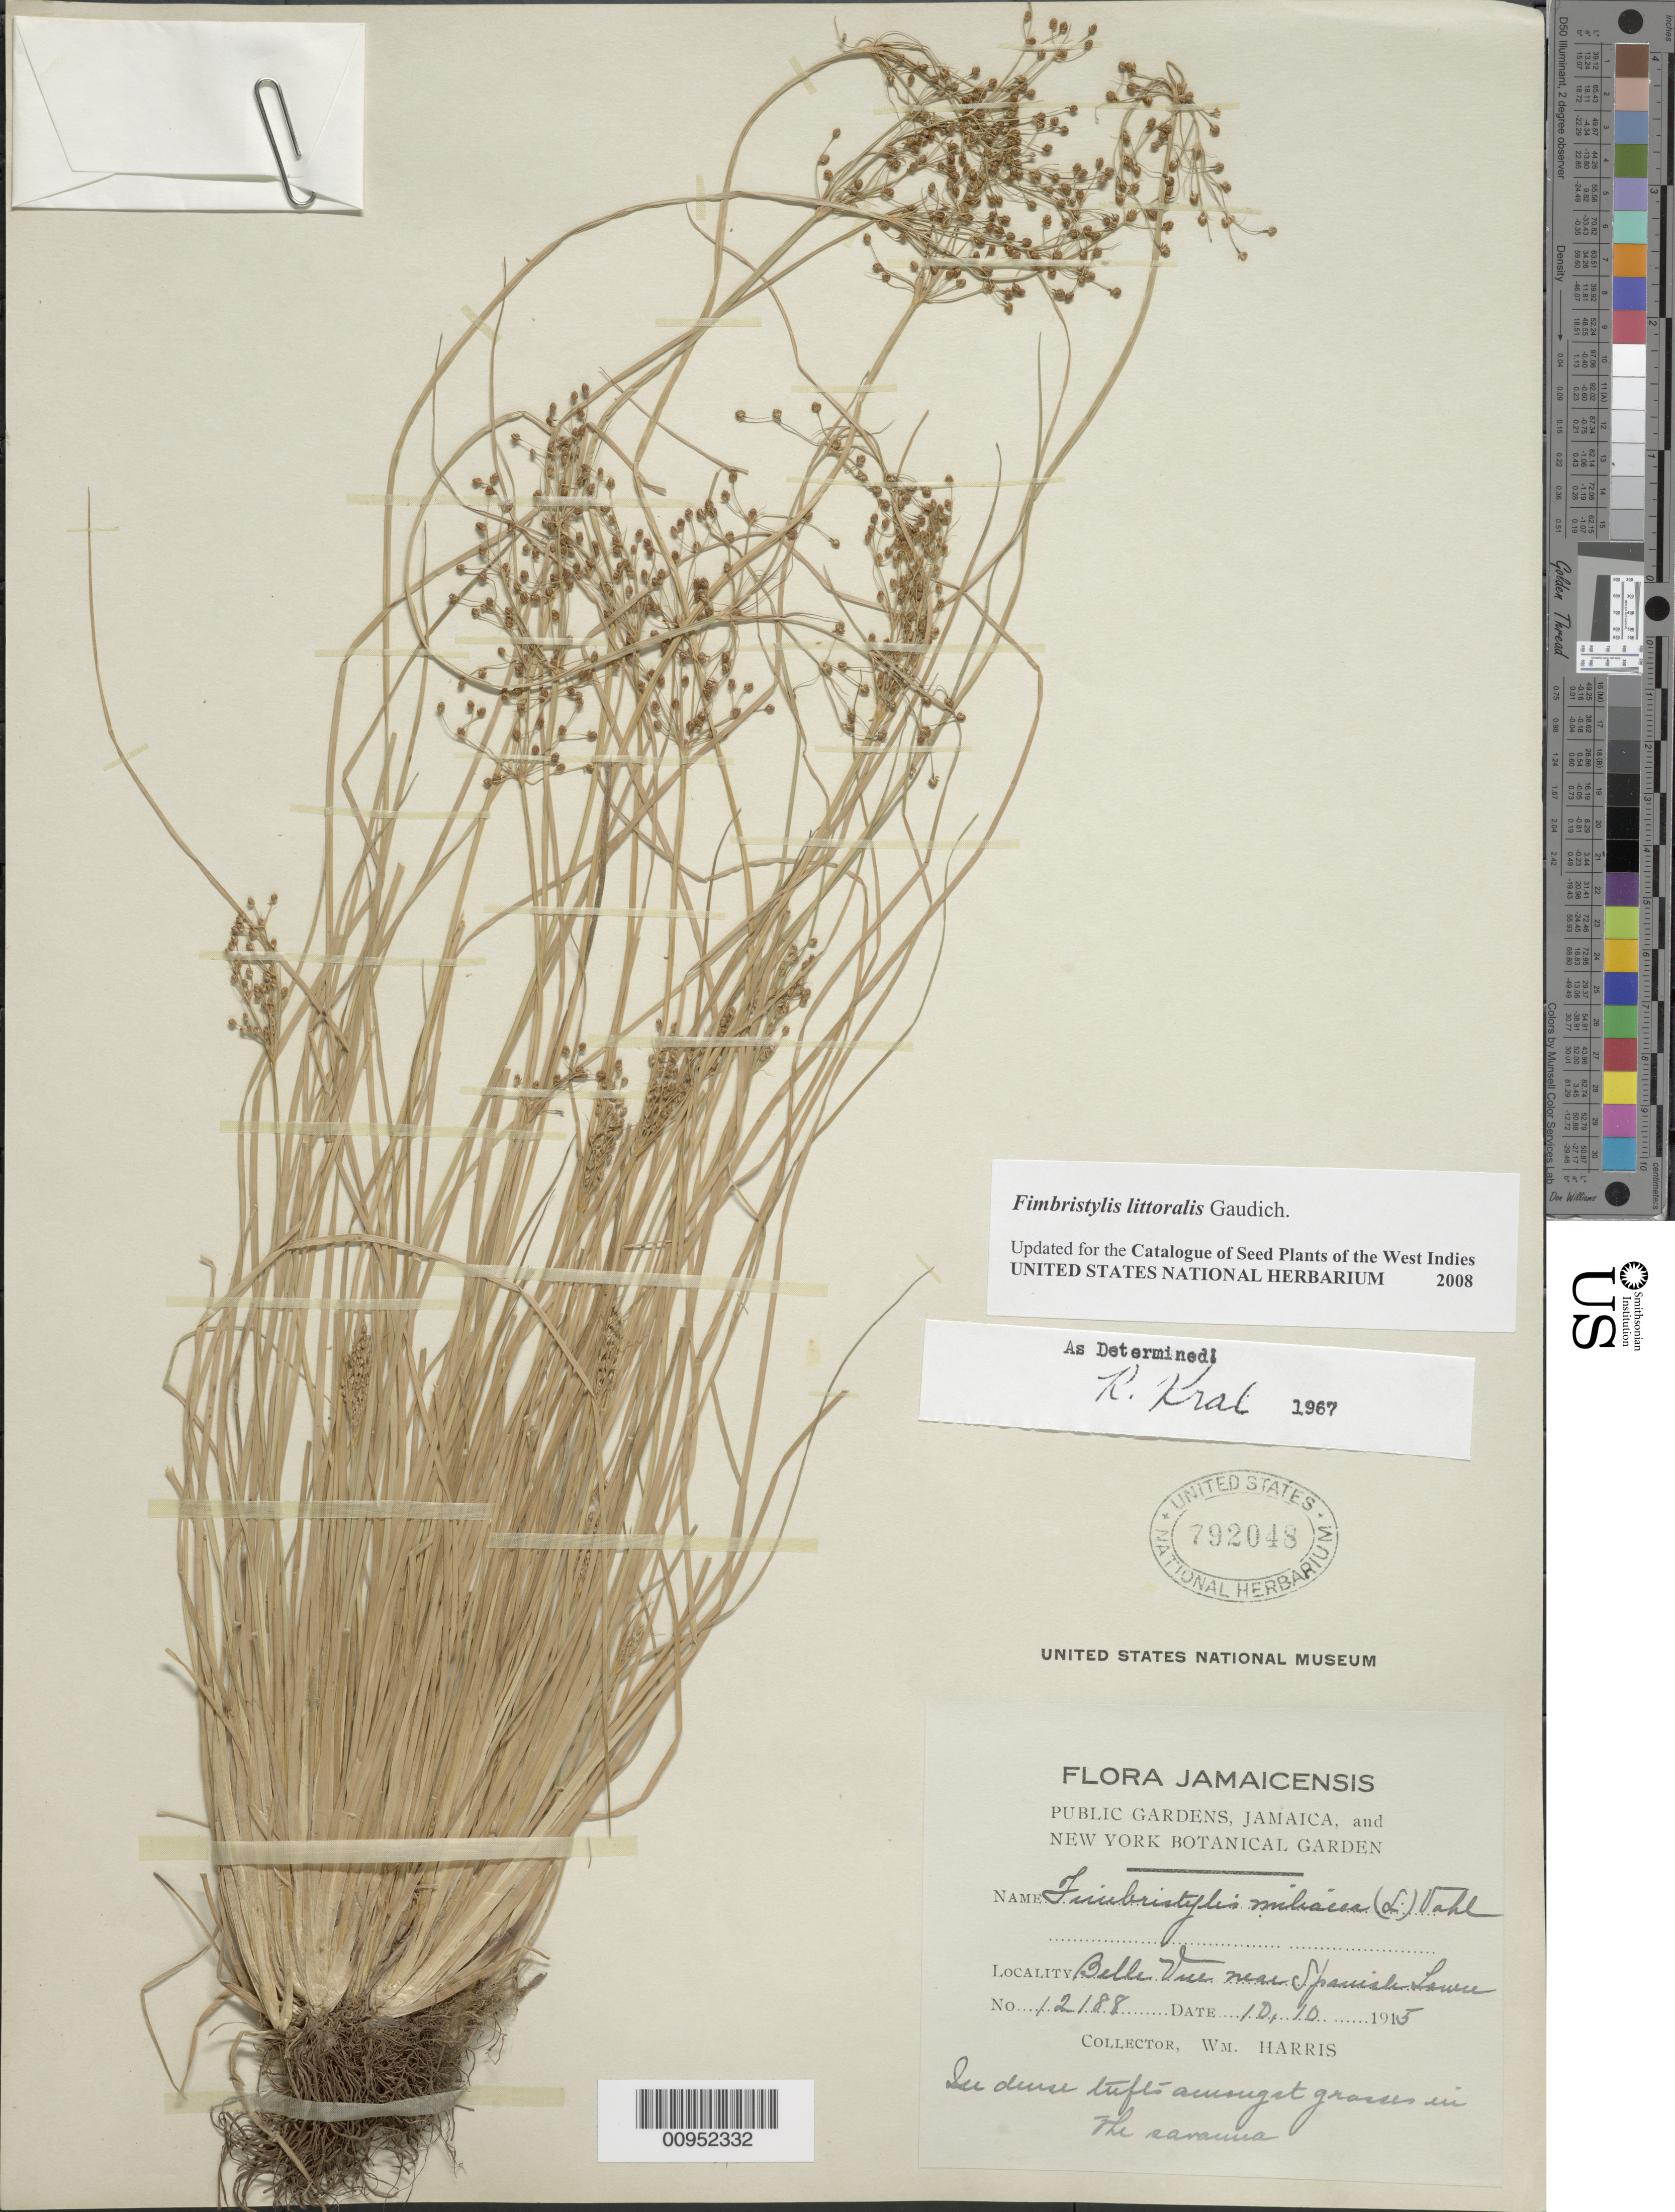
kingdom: Plantae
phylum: Tracheophyta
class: Liliopsida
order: Poales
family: Cyperaceae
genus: Fimbristylis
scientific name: Fimbristylis littoralis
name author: Gaudich.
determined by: Strong, M. T., (US), Smithsonian Institution - National Museum of Natural History (UNITED STATES)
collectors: W. H. Harris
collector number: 12188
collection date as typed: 10 Oct 1915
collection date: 1915-10-10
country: Jamaica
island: Jamaica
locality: Belle View near Spanish Town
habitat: Among grasses in the savanna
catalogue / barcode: US 792048